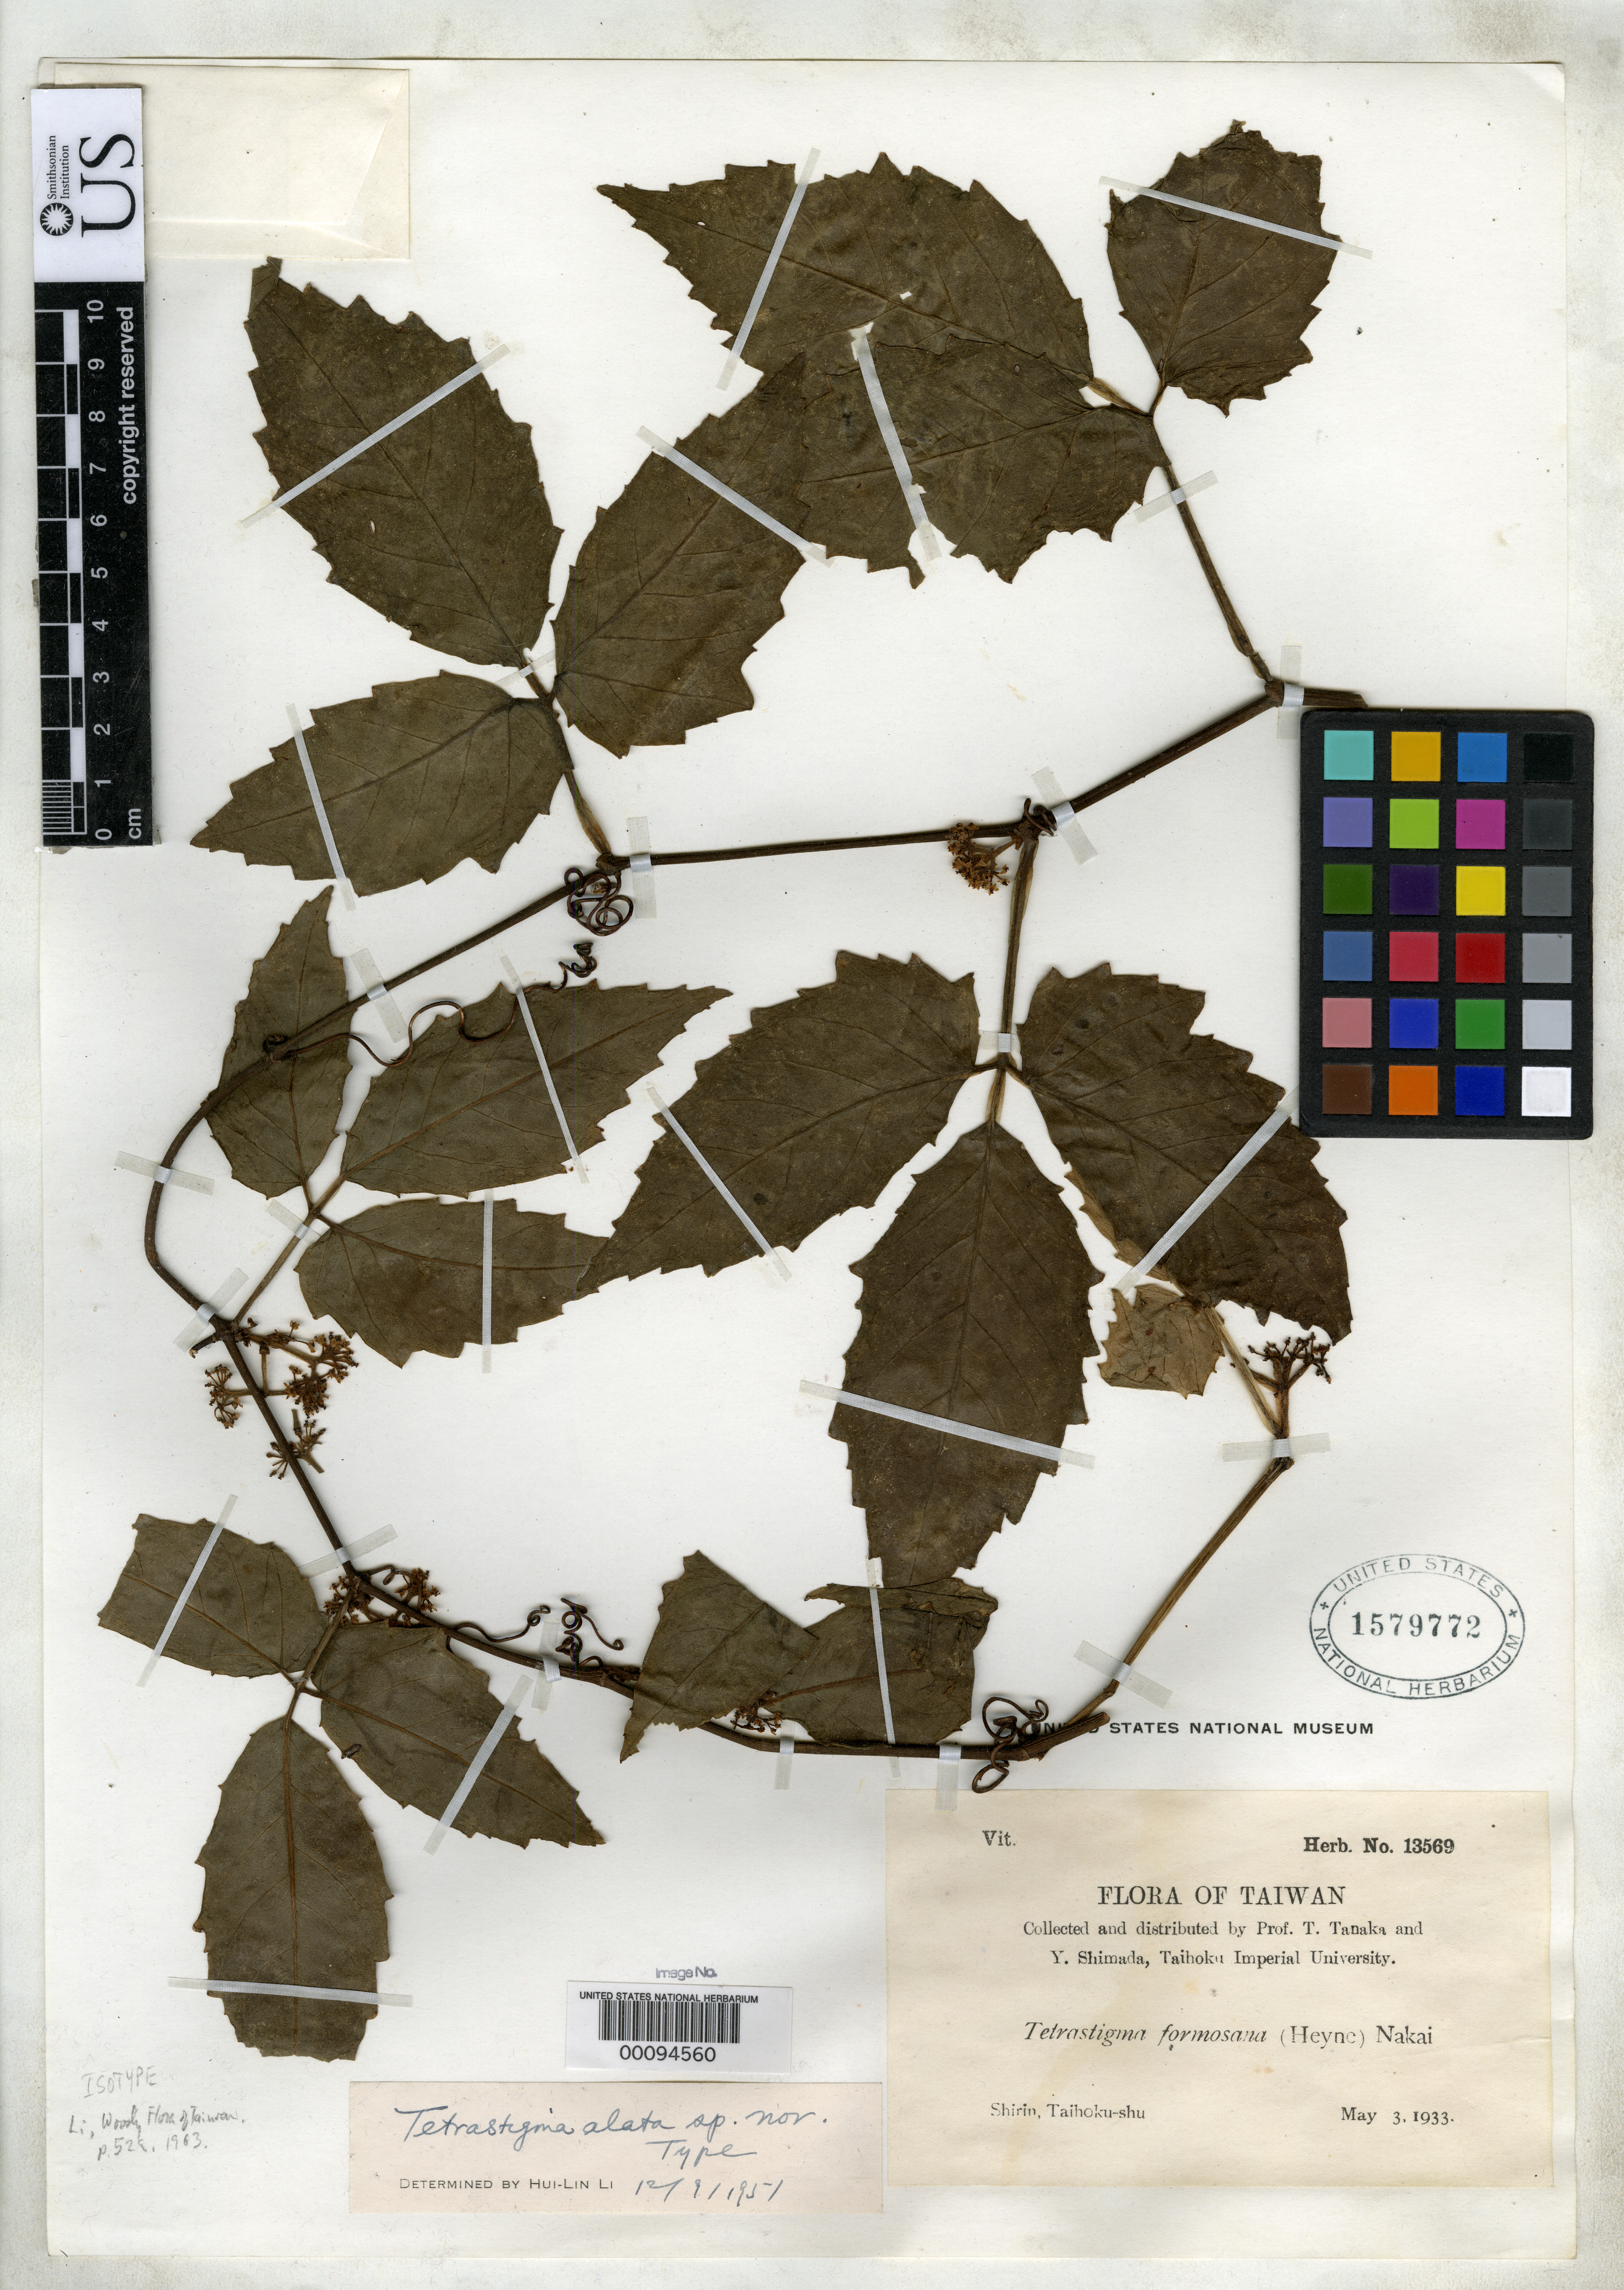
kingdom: Plantae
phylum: Tracheophyta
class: Magnoliopsida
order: Vitales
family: Vitaceae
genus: Tetrastigma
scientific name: Tetrastigma alatum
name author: H.L. Li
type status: Isotype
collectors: T. Tanaka & Y. Shimada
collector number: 13569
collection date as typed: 03 May 1933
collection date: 1933-05-03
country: Taiwan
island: Taiwan [Formosa]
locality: Shirin, Taihoku-shu, Shi-lin Taipeh.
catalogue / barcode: US 1579772